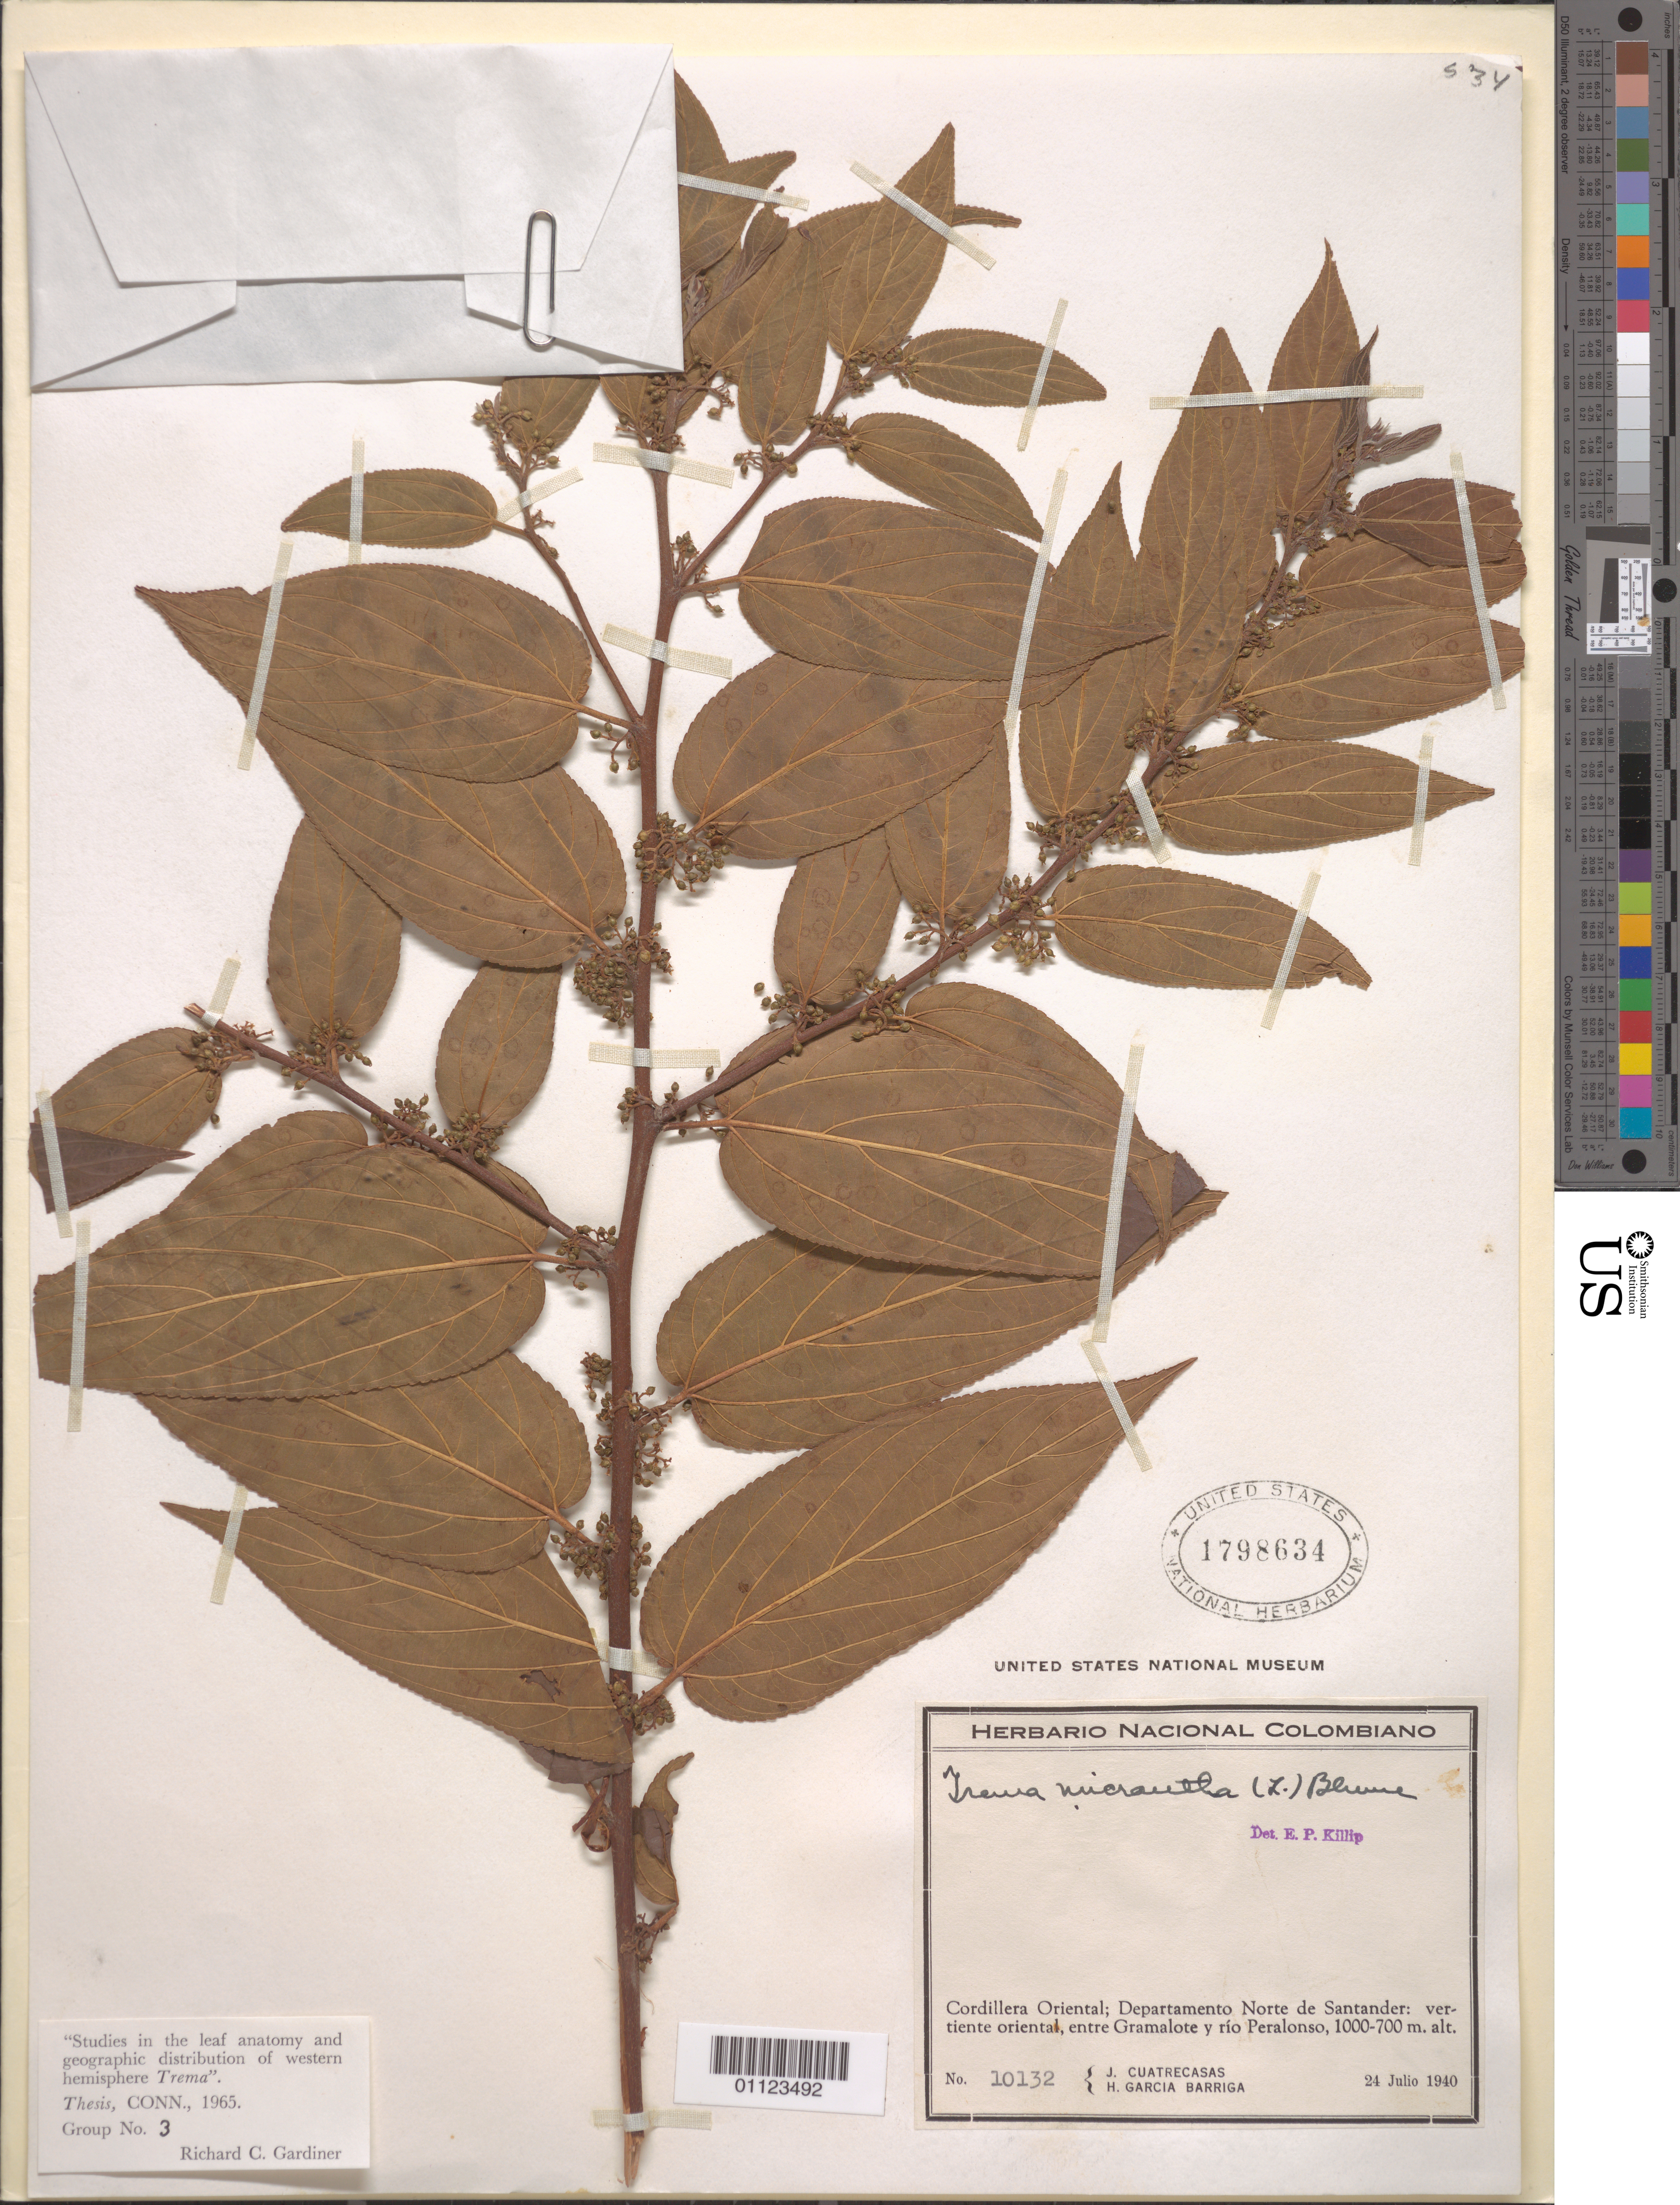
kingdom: Plantae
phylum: Tracheophyta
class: Magnoliopsida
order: Rosales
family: Cannabaceae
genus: Trema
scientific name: Trema micranthum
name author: (L.) Blume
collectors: J. Cuatrecasas & H. García Barriga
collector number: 10132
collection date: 1940-07-24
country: Colombia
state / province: Norte de Santander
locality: Cordillera Oriental: vertiente oriental, entre Gramalote y rio Peralonso.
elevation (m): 700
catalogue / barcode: US 1798634